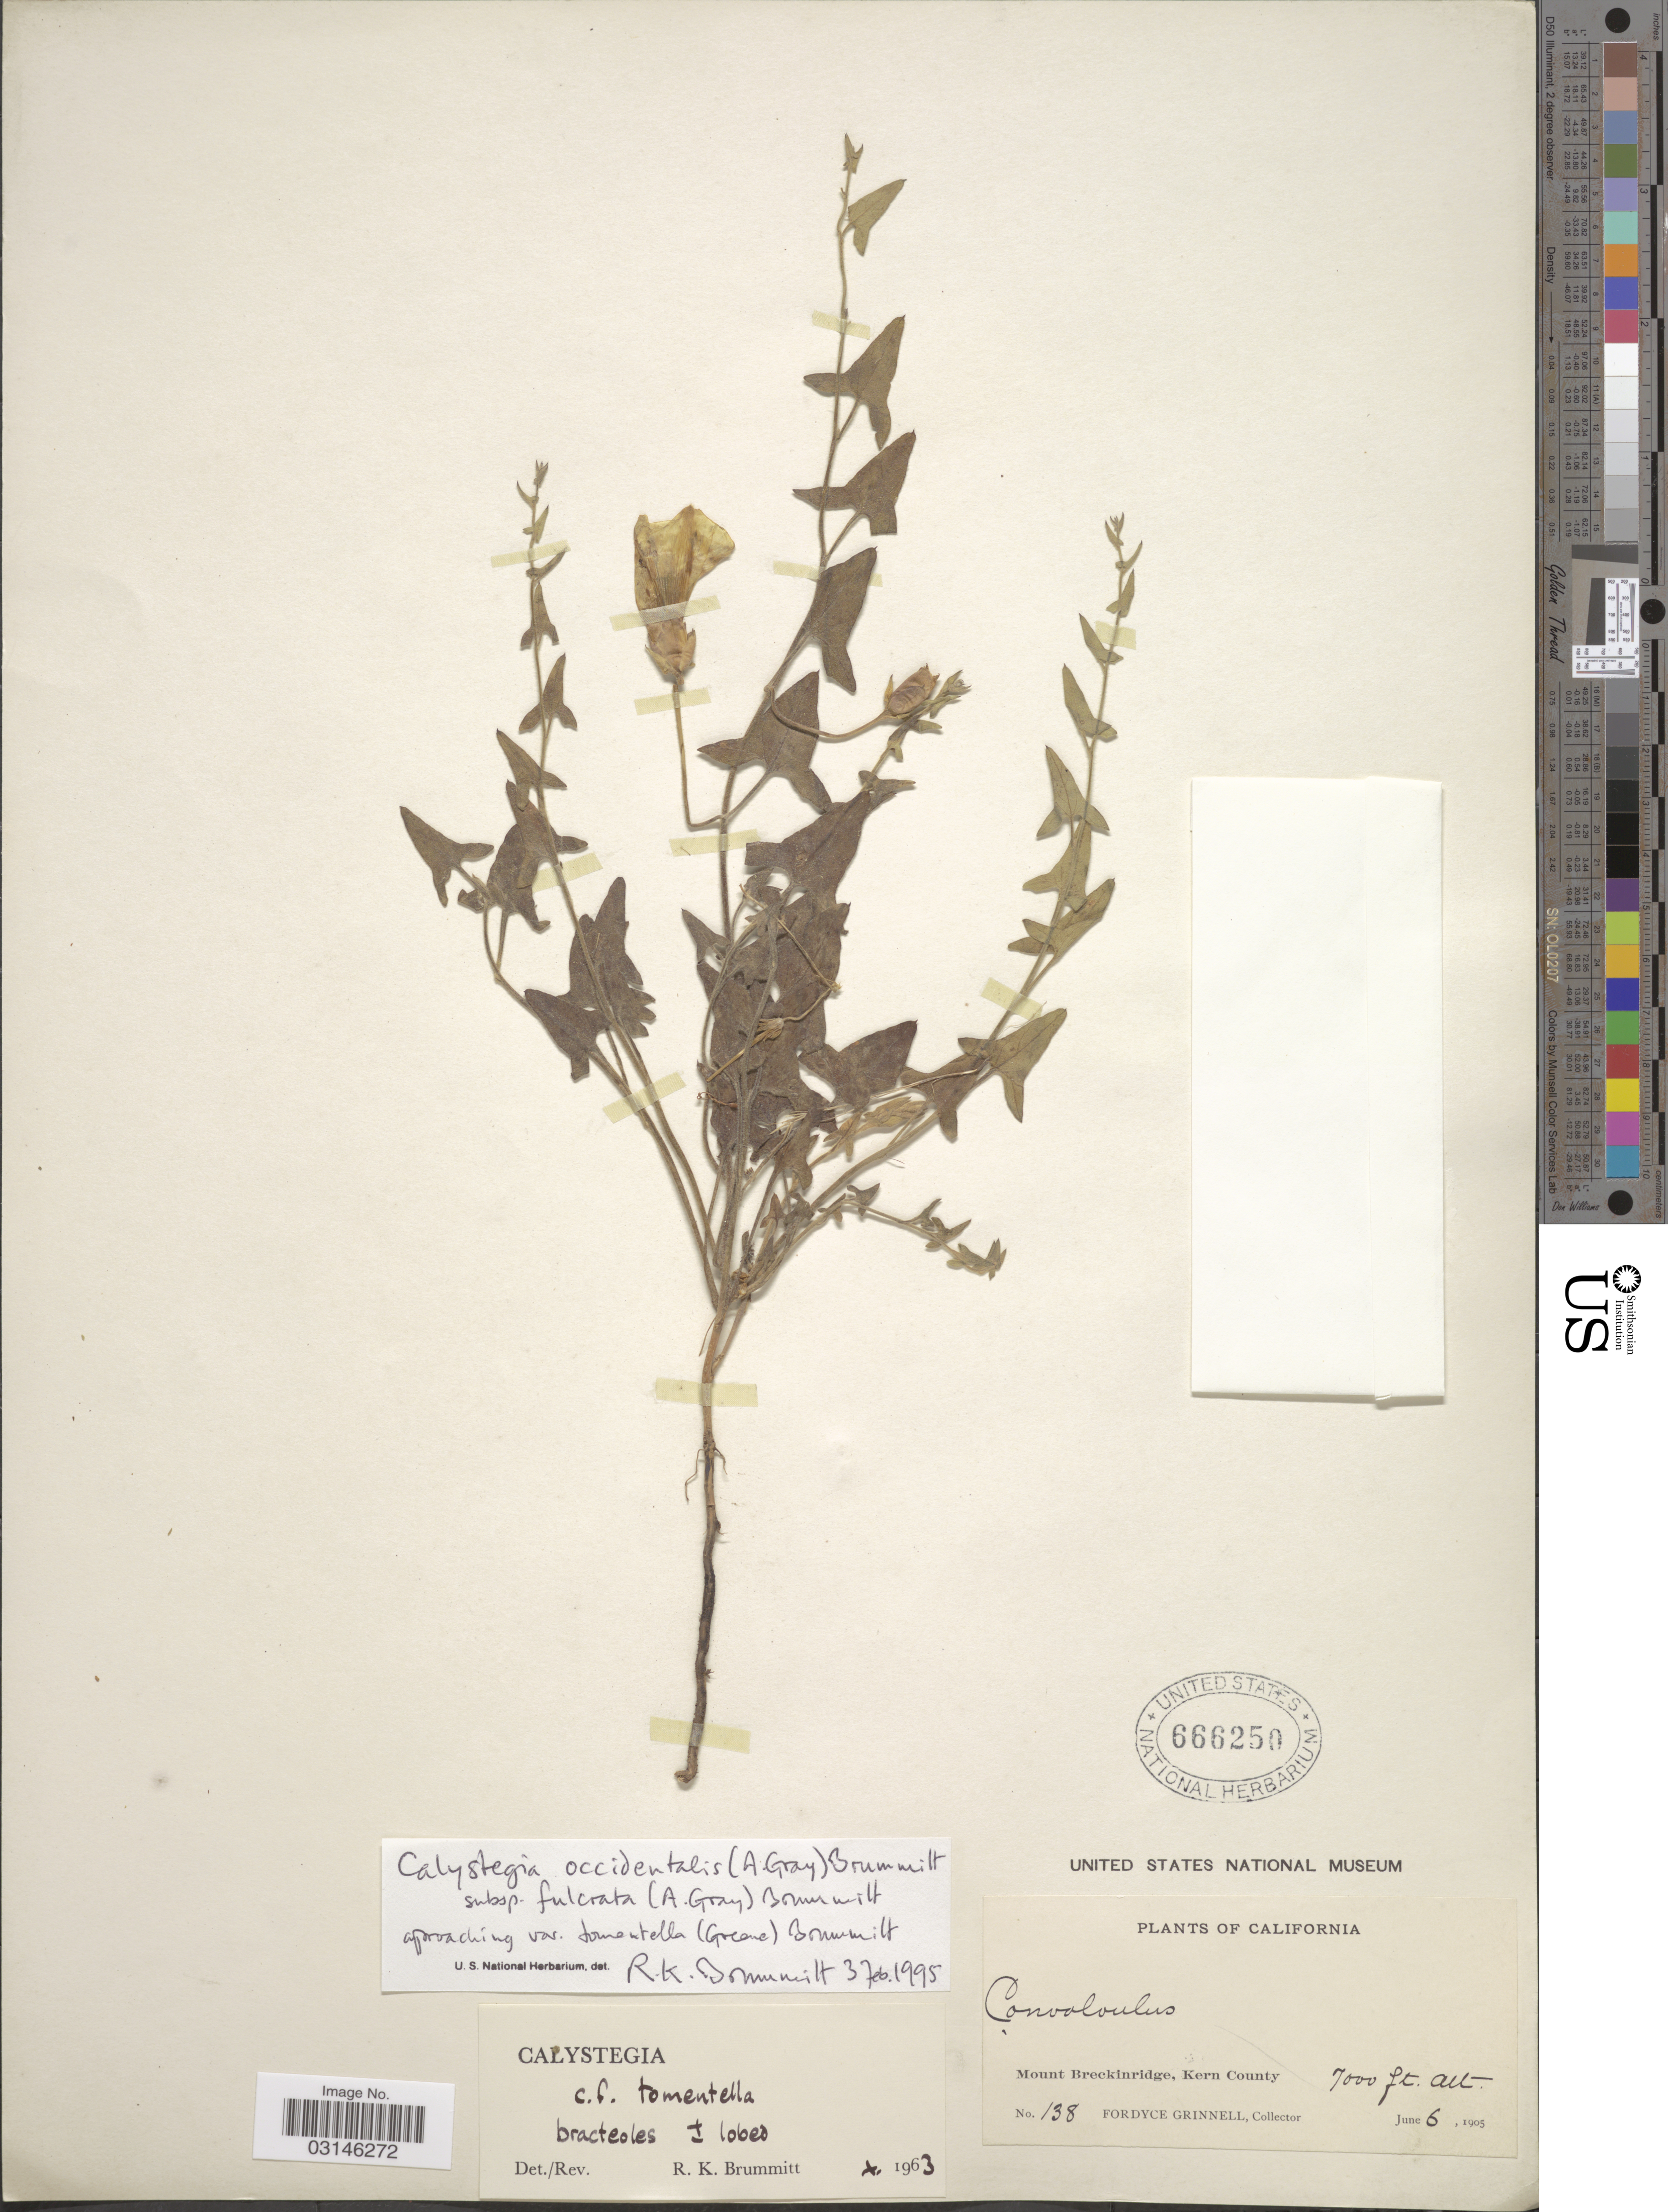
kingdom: Plantae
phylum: Tracheophyta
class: Magnoliopsida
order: Solanales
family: Convolvulaceae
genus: Calystegia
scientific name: Calystegia occidentalis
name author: (A. Gray) Brummitt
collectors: F. Grinnell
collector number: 138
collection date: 1905-06-06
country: United States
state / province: California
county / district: Kern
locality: Mount Breckinridge, Kern County.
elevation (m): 2134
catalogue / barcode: US 666250